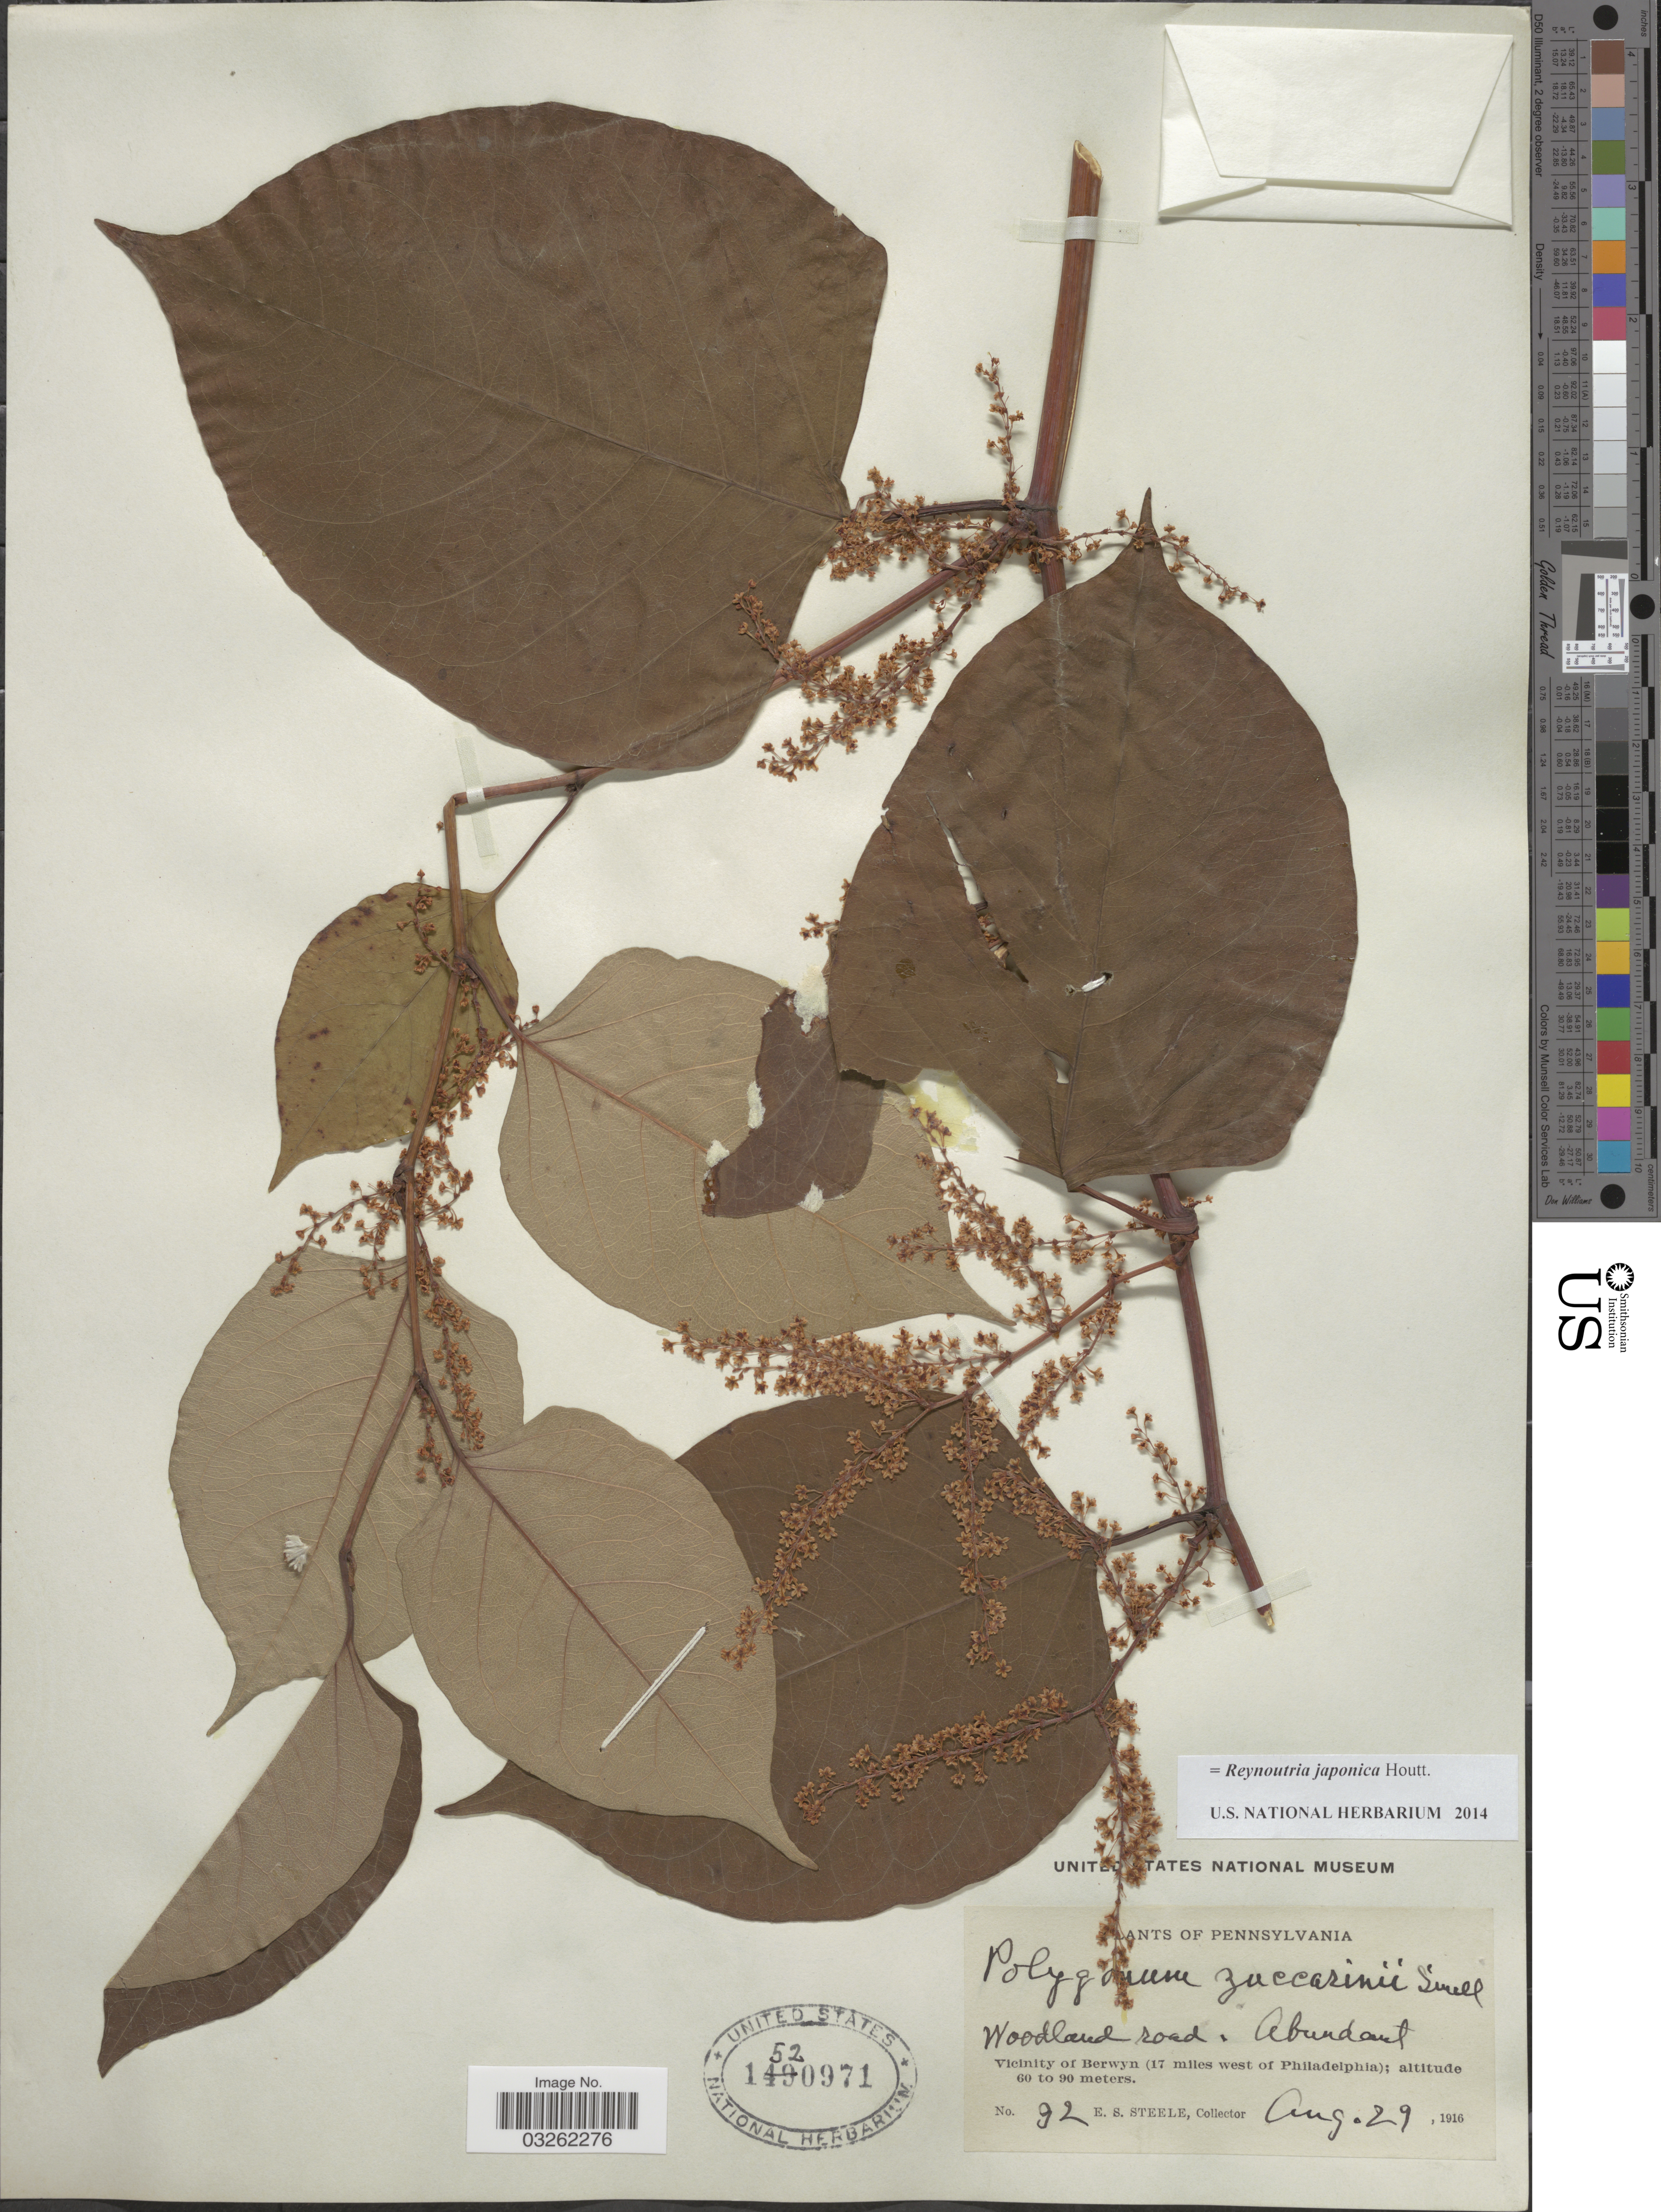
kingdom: Plantae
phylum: Tracheophyta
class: Magnoliopsida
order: Caryophyllales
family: Polygonaceae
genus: Reynoutria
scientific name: Reynoutria japonica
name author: Houtt.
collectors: E. Steele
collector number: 92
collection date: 1916-08-29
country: United States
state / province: Pennsylvania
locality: Vicinity of Berwyn (17 miles west of Philadelphia).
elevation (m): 60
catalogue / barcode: US 1520971